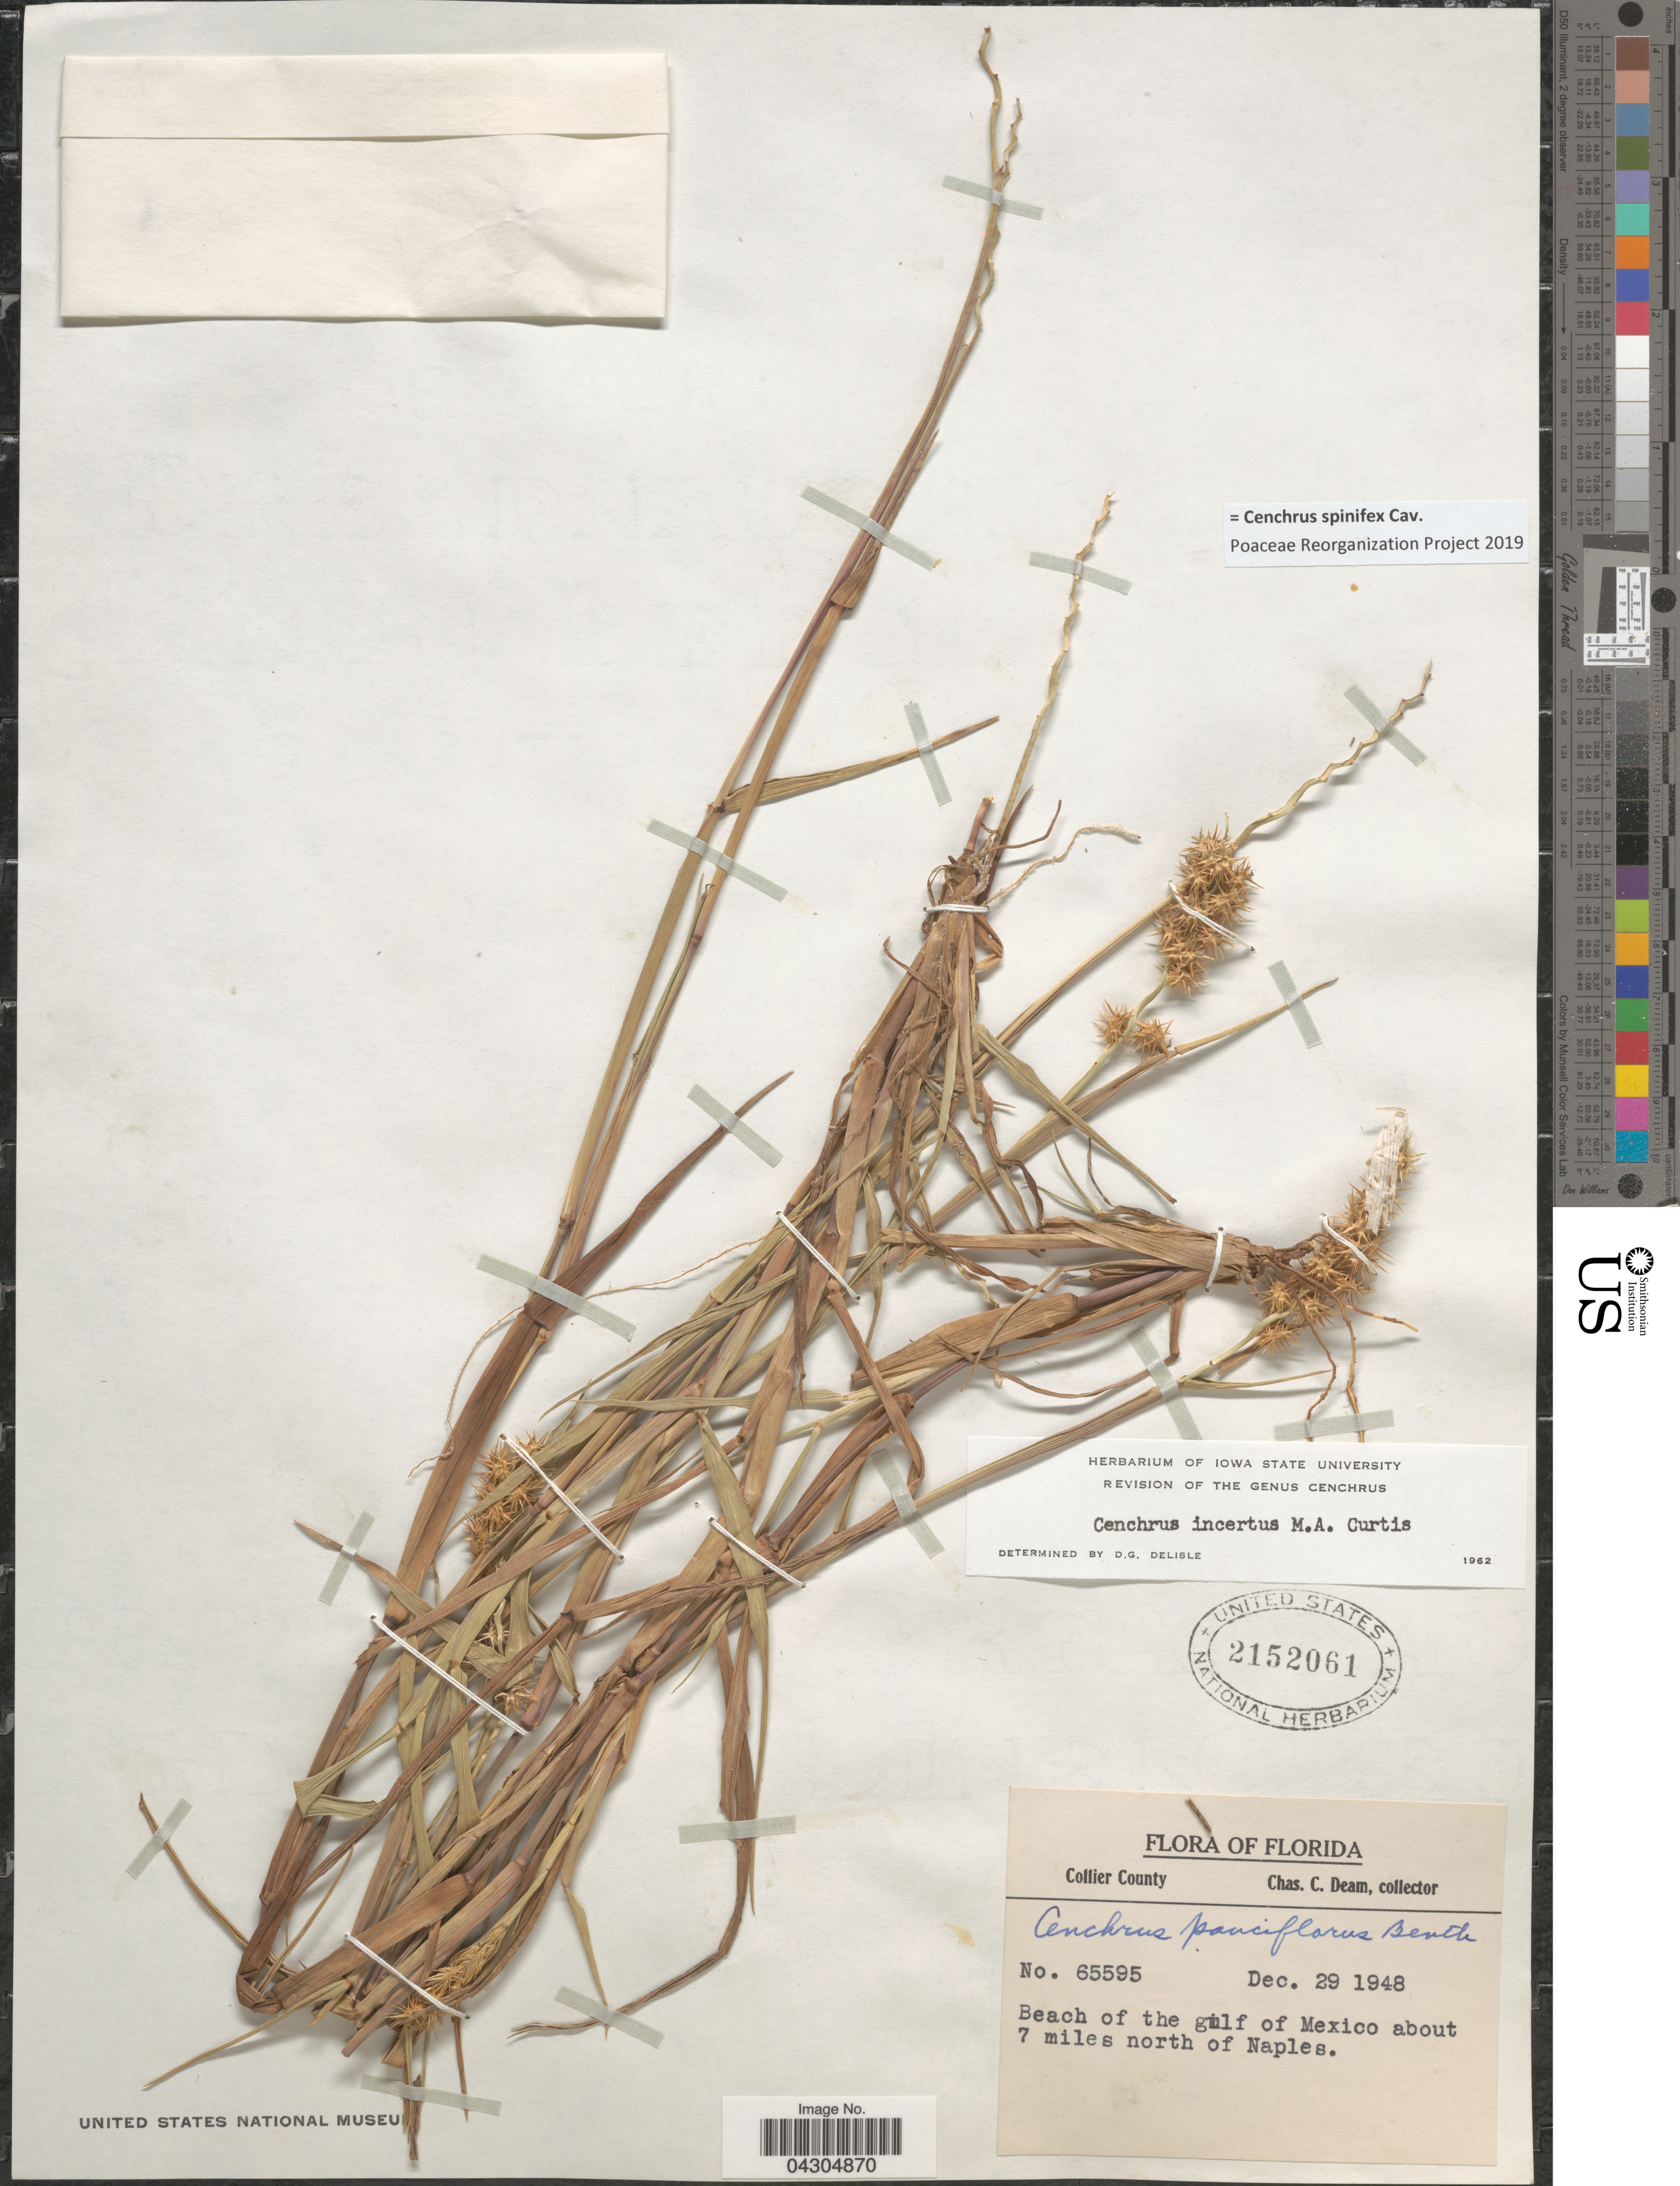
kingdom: Plantae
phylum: Tracheophyta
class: Liliopsida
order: Poales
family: Poaceae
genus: Cenchrus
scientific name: Cenchrus spinifex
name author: Cav.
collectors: C. C. Deam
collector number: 65595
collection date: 1948-12-29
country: United States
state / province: Florida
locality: Collier County. Beach of the gulf of Mexico about 7 miles north of Naples.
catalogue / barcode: US 2152061